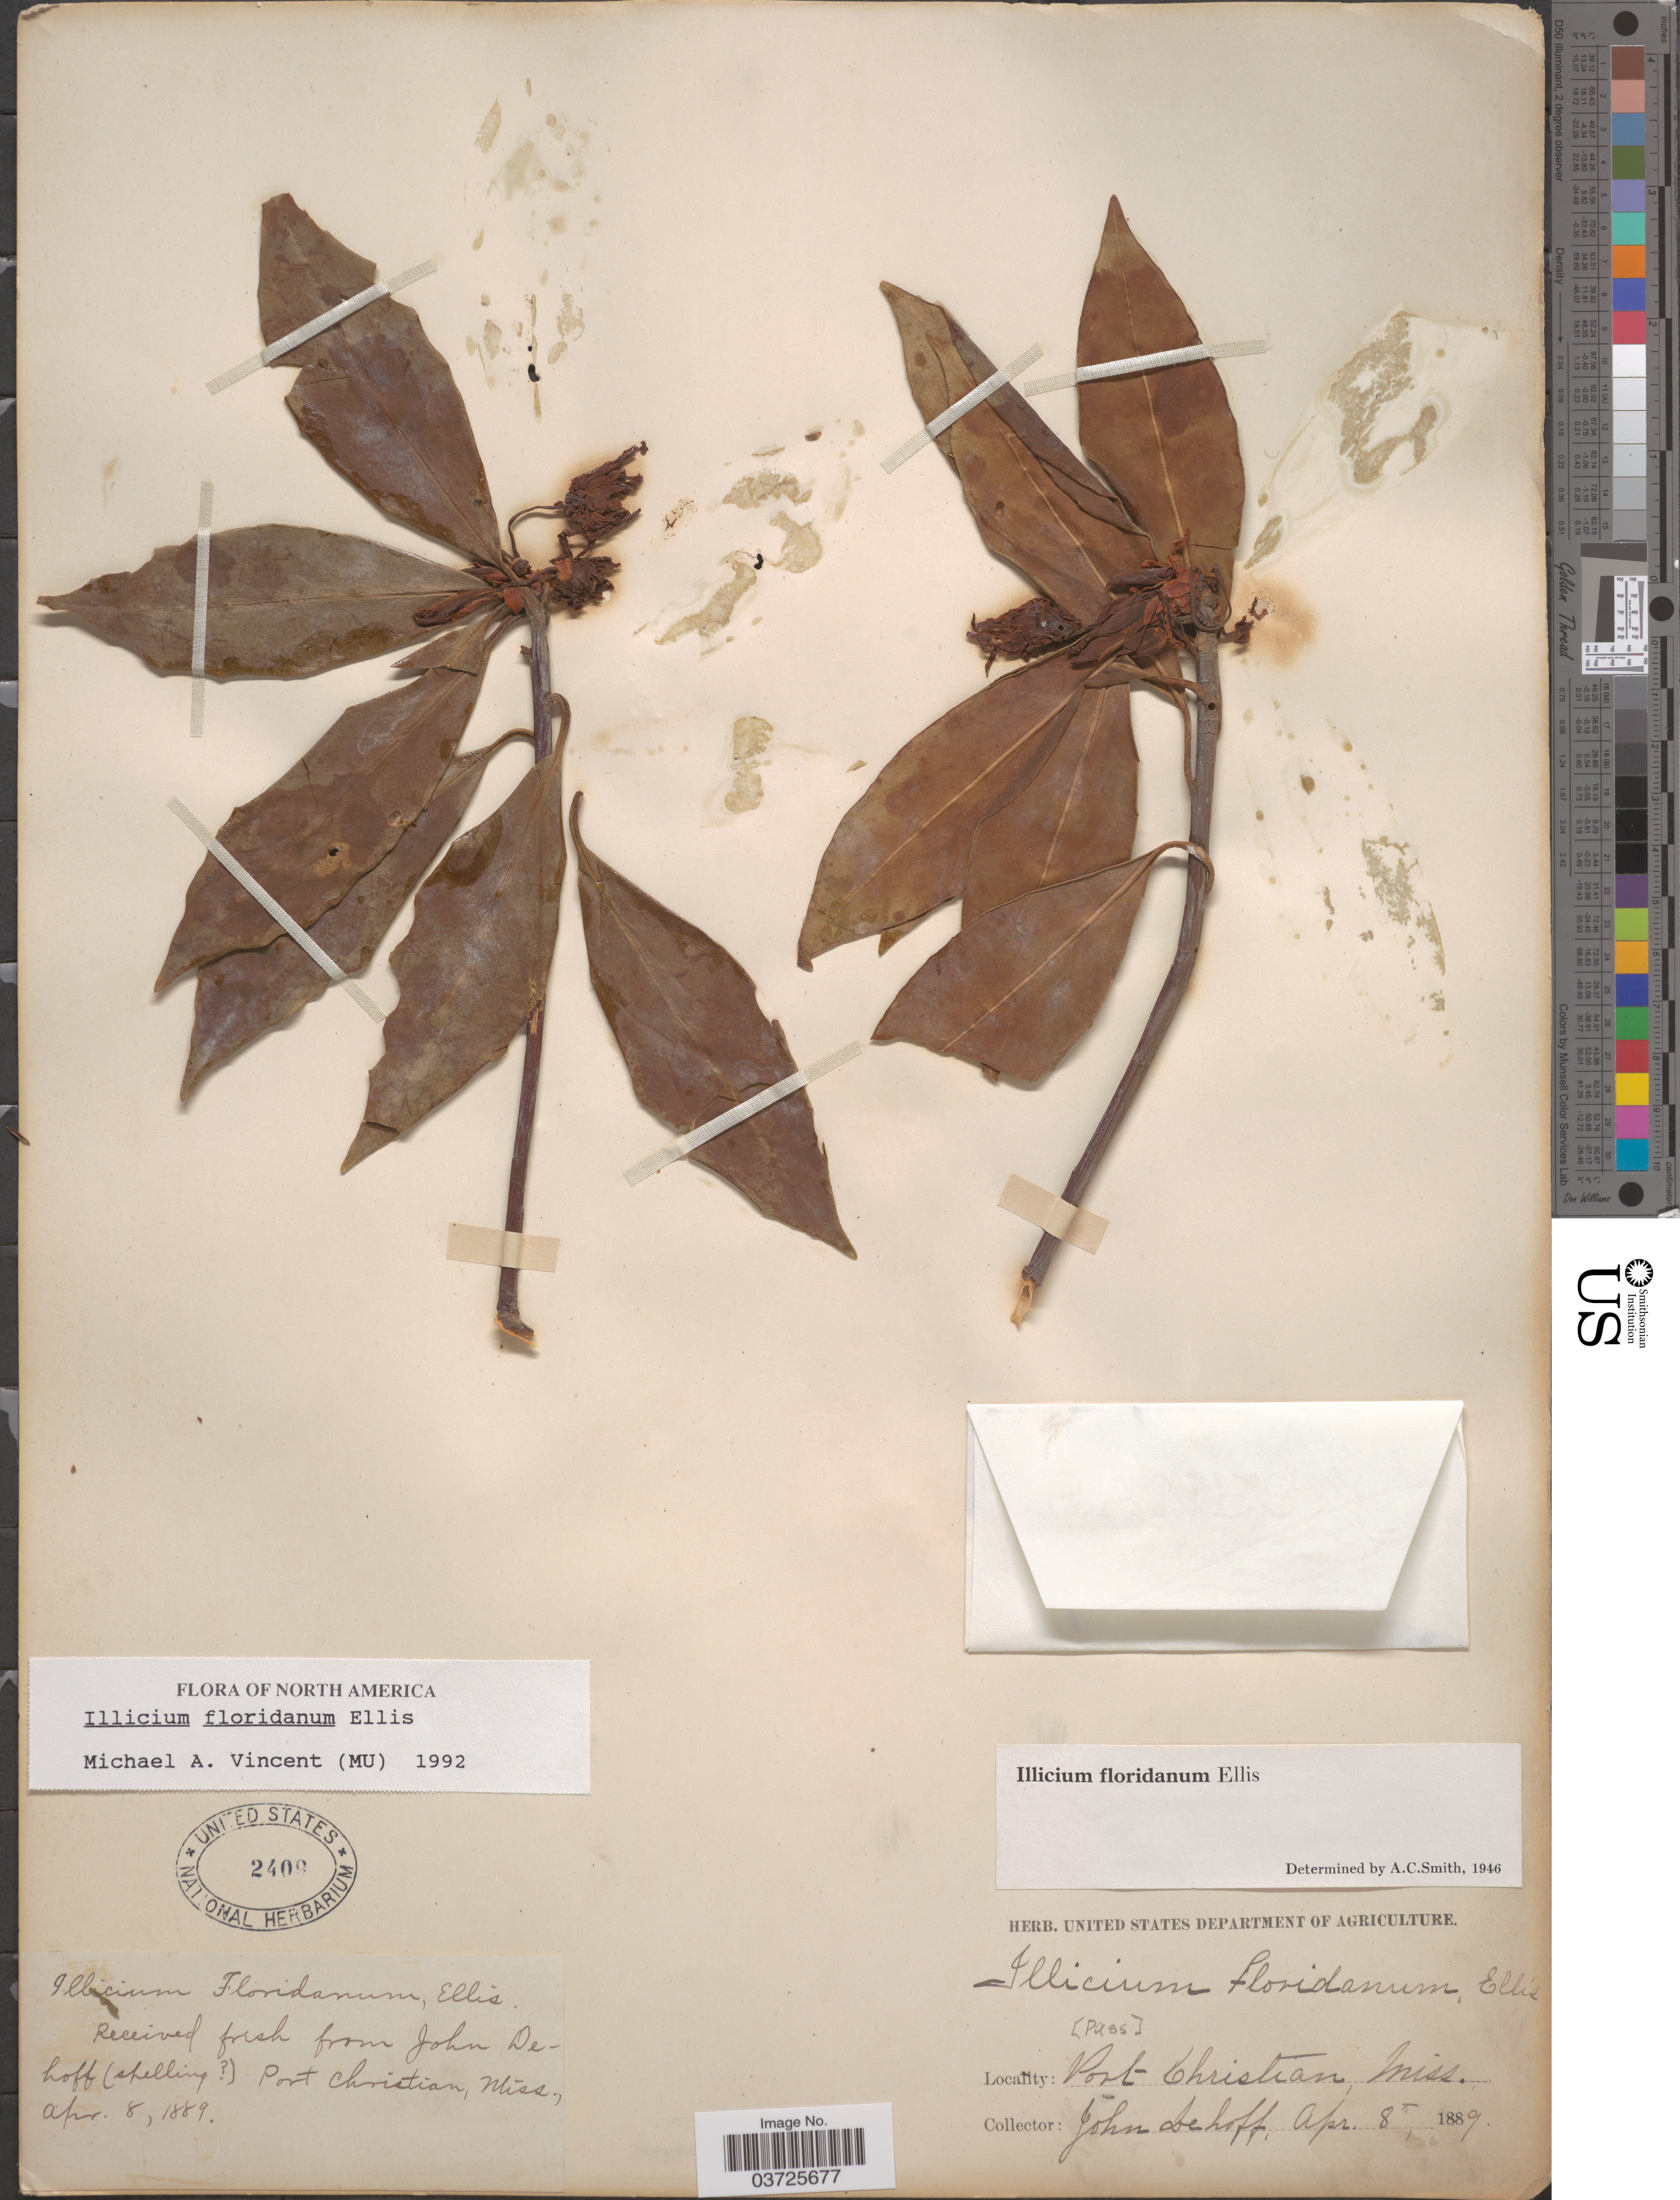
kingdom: Plantae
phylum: Tracheophyta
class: Magnoliopsida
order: Austrobaileyales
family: Schisandraceae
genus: Illicium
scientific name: Illicium floridanum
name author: J. Ellis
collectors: J. Dehoff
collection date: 1889-04-08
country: United States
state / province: Mississippi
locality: Port Christian.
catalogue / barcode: US 2409